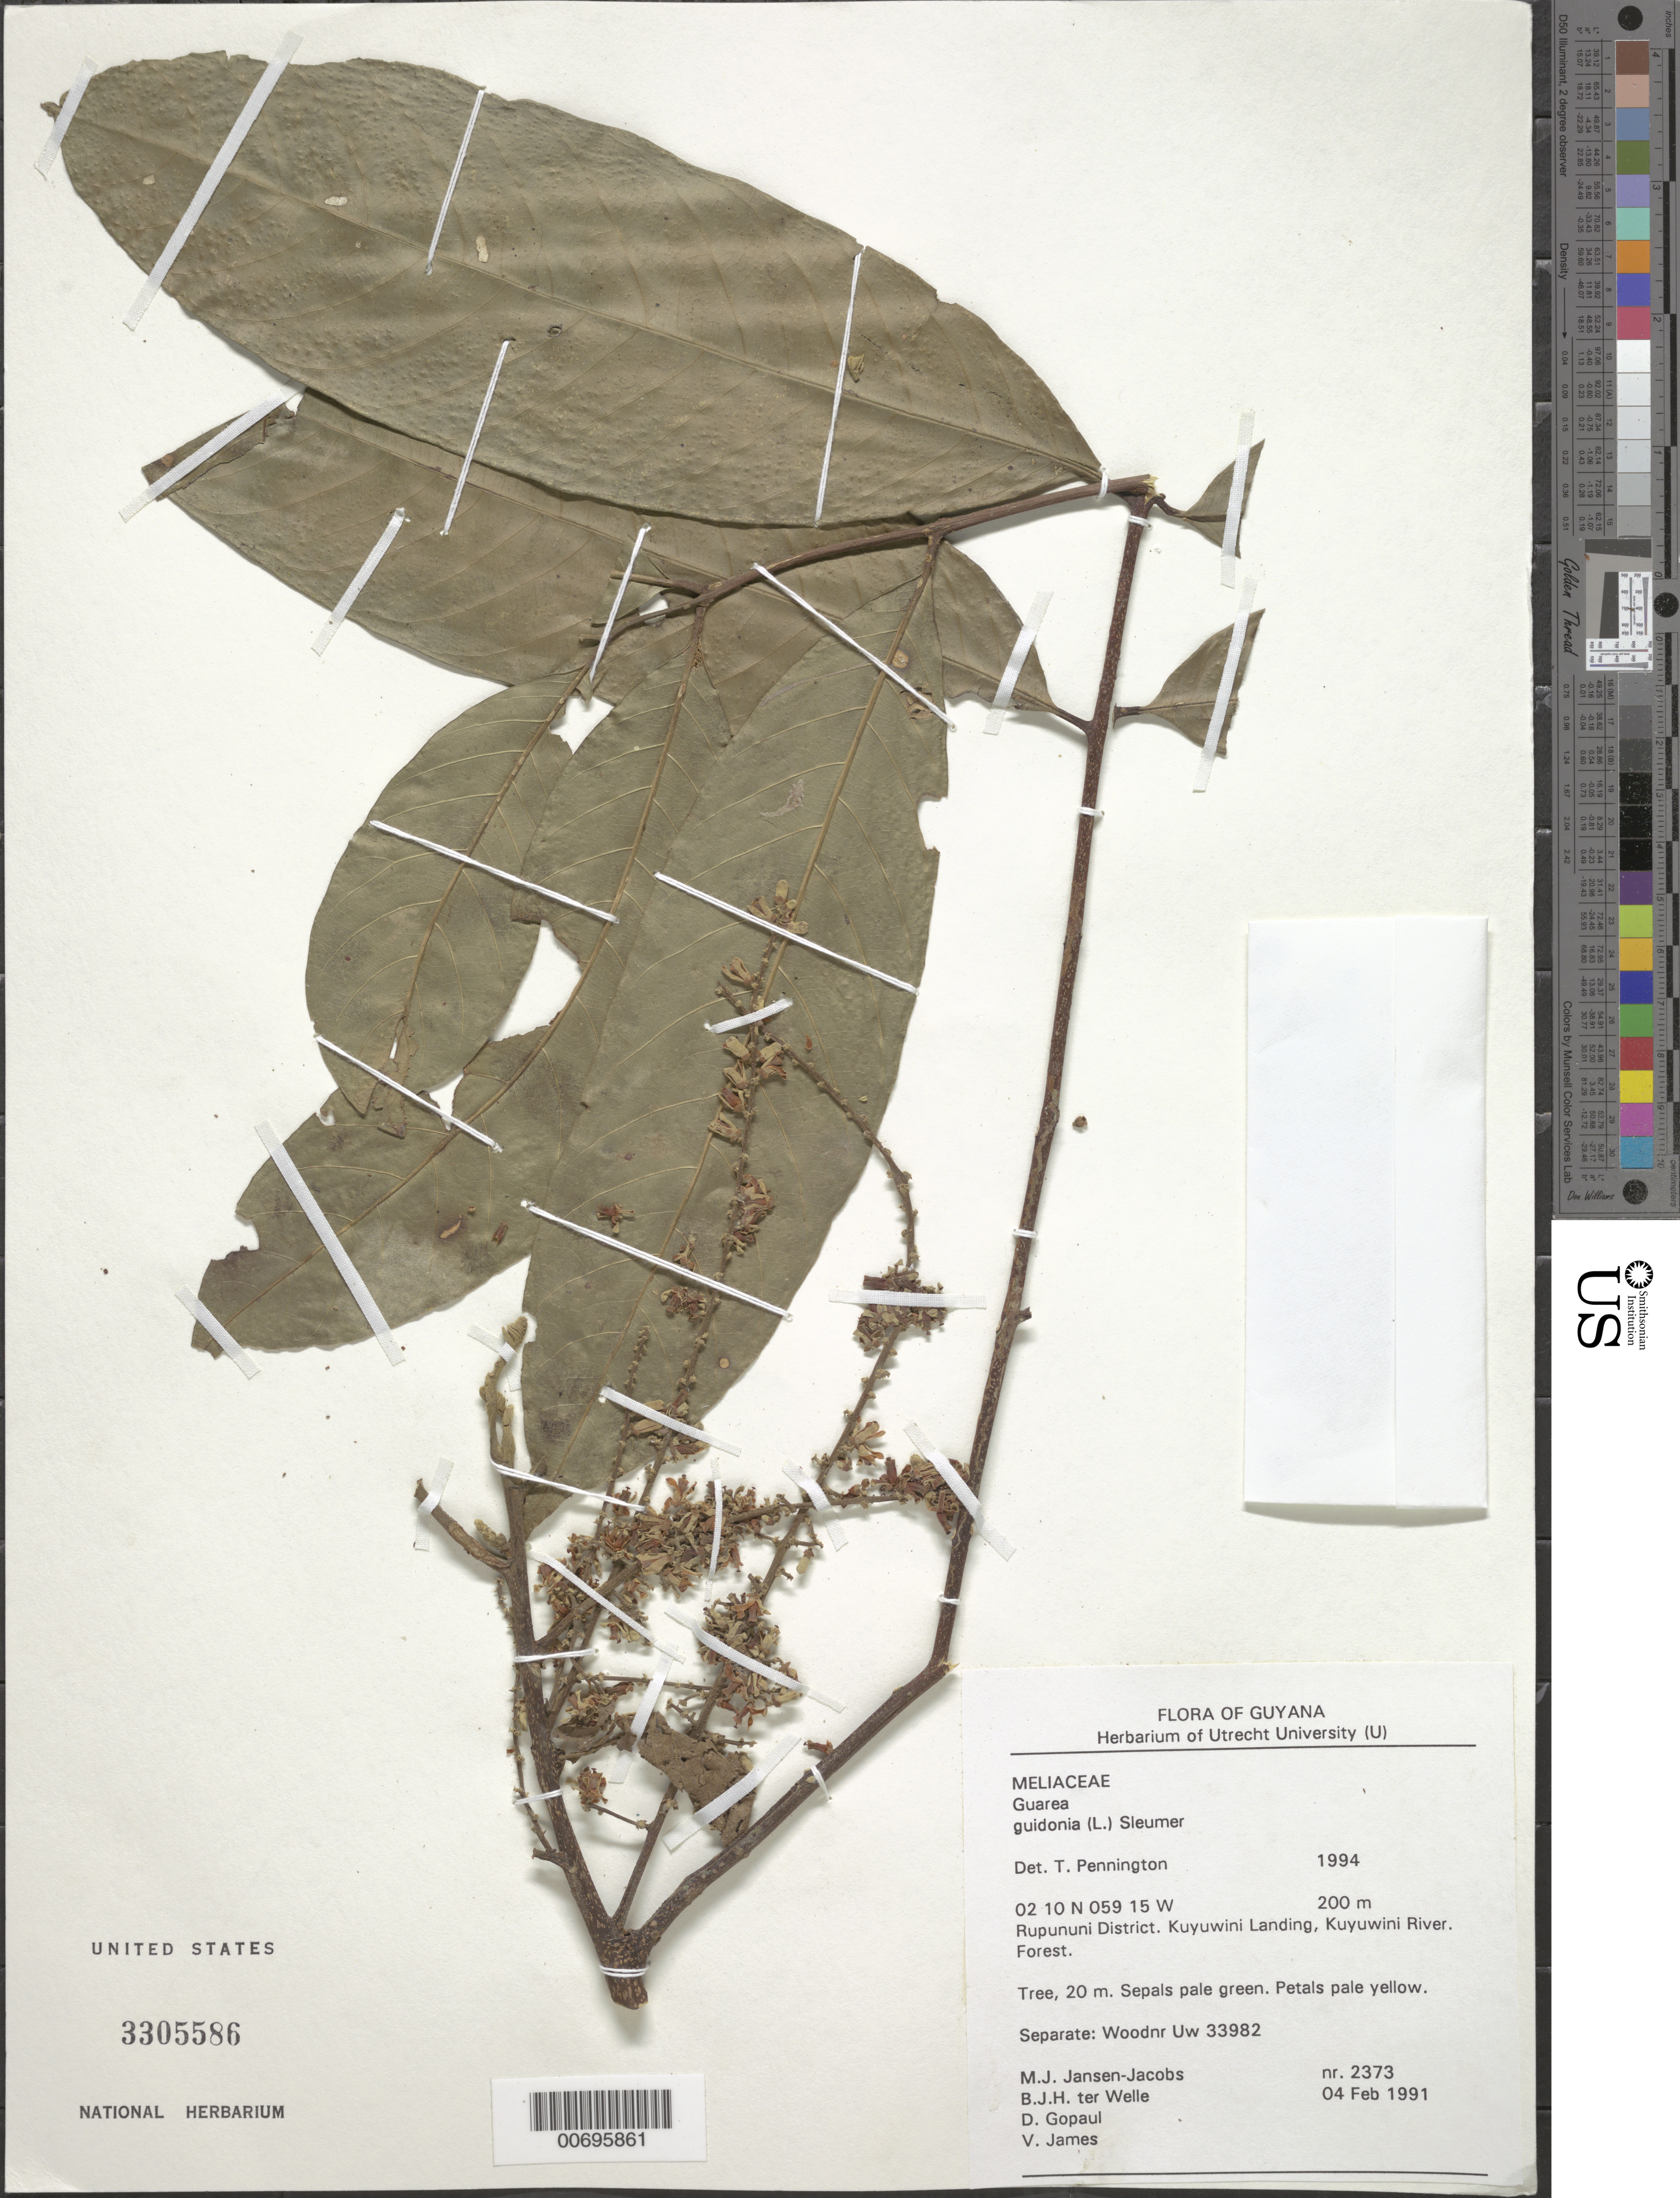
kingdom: Plantae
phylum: Tracheophyta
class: Magnoliopsida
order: Sapindales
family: Meliaceae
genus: Guarea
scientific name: Guarea guidonia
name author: (L.) Sleumer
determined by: Pennington, T. D., (K)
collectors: M. J. Jansen-Jacobs, B. Welle, D. Gopaul & V. James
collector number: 2373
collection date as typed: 4-Feb-91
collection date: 1991-02-04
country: Guyana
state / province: U. Takutu-U. Essequibo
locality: Kuyuwini Landing, Kuyuwini River, Rupununi District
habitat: Forest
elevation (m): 200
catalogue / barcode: US 3305586